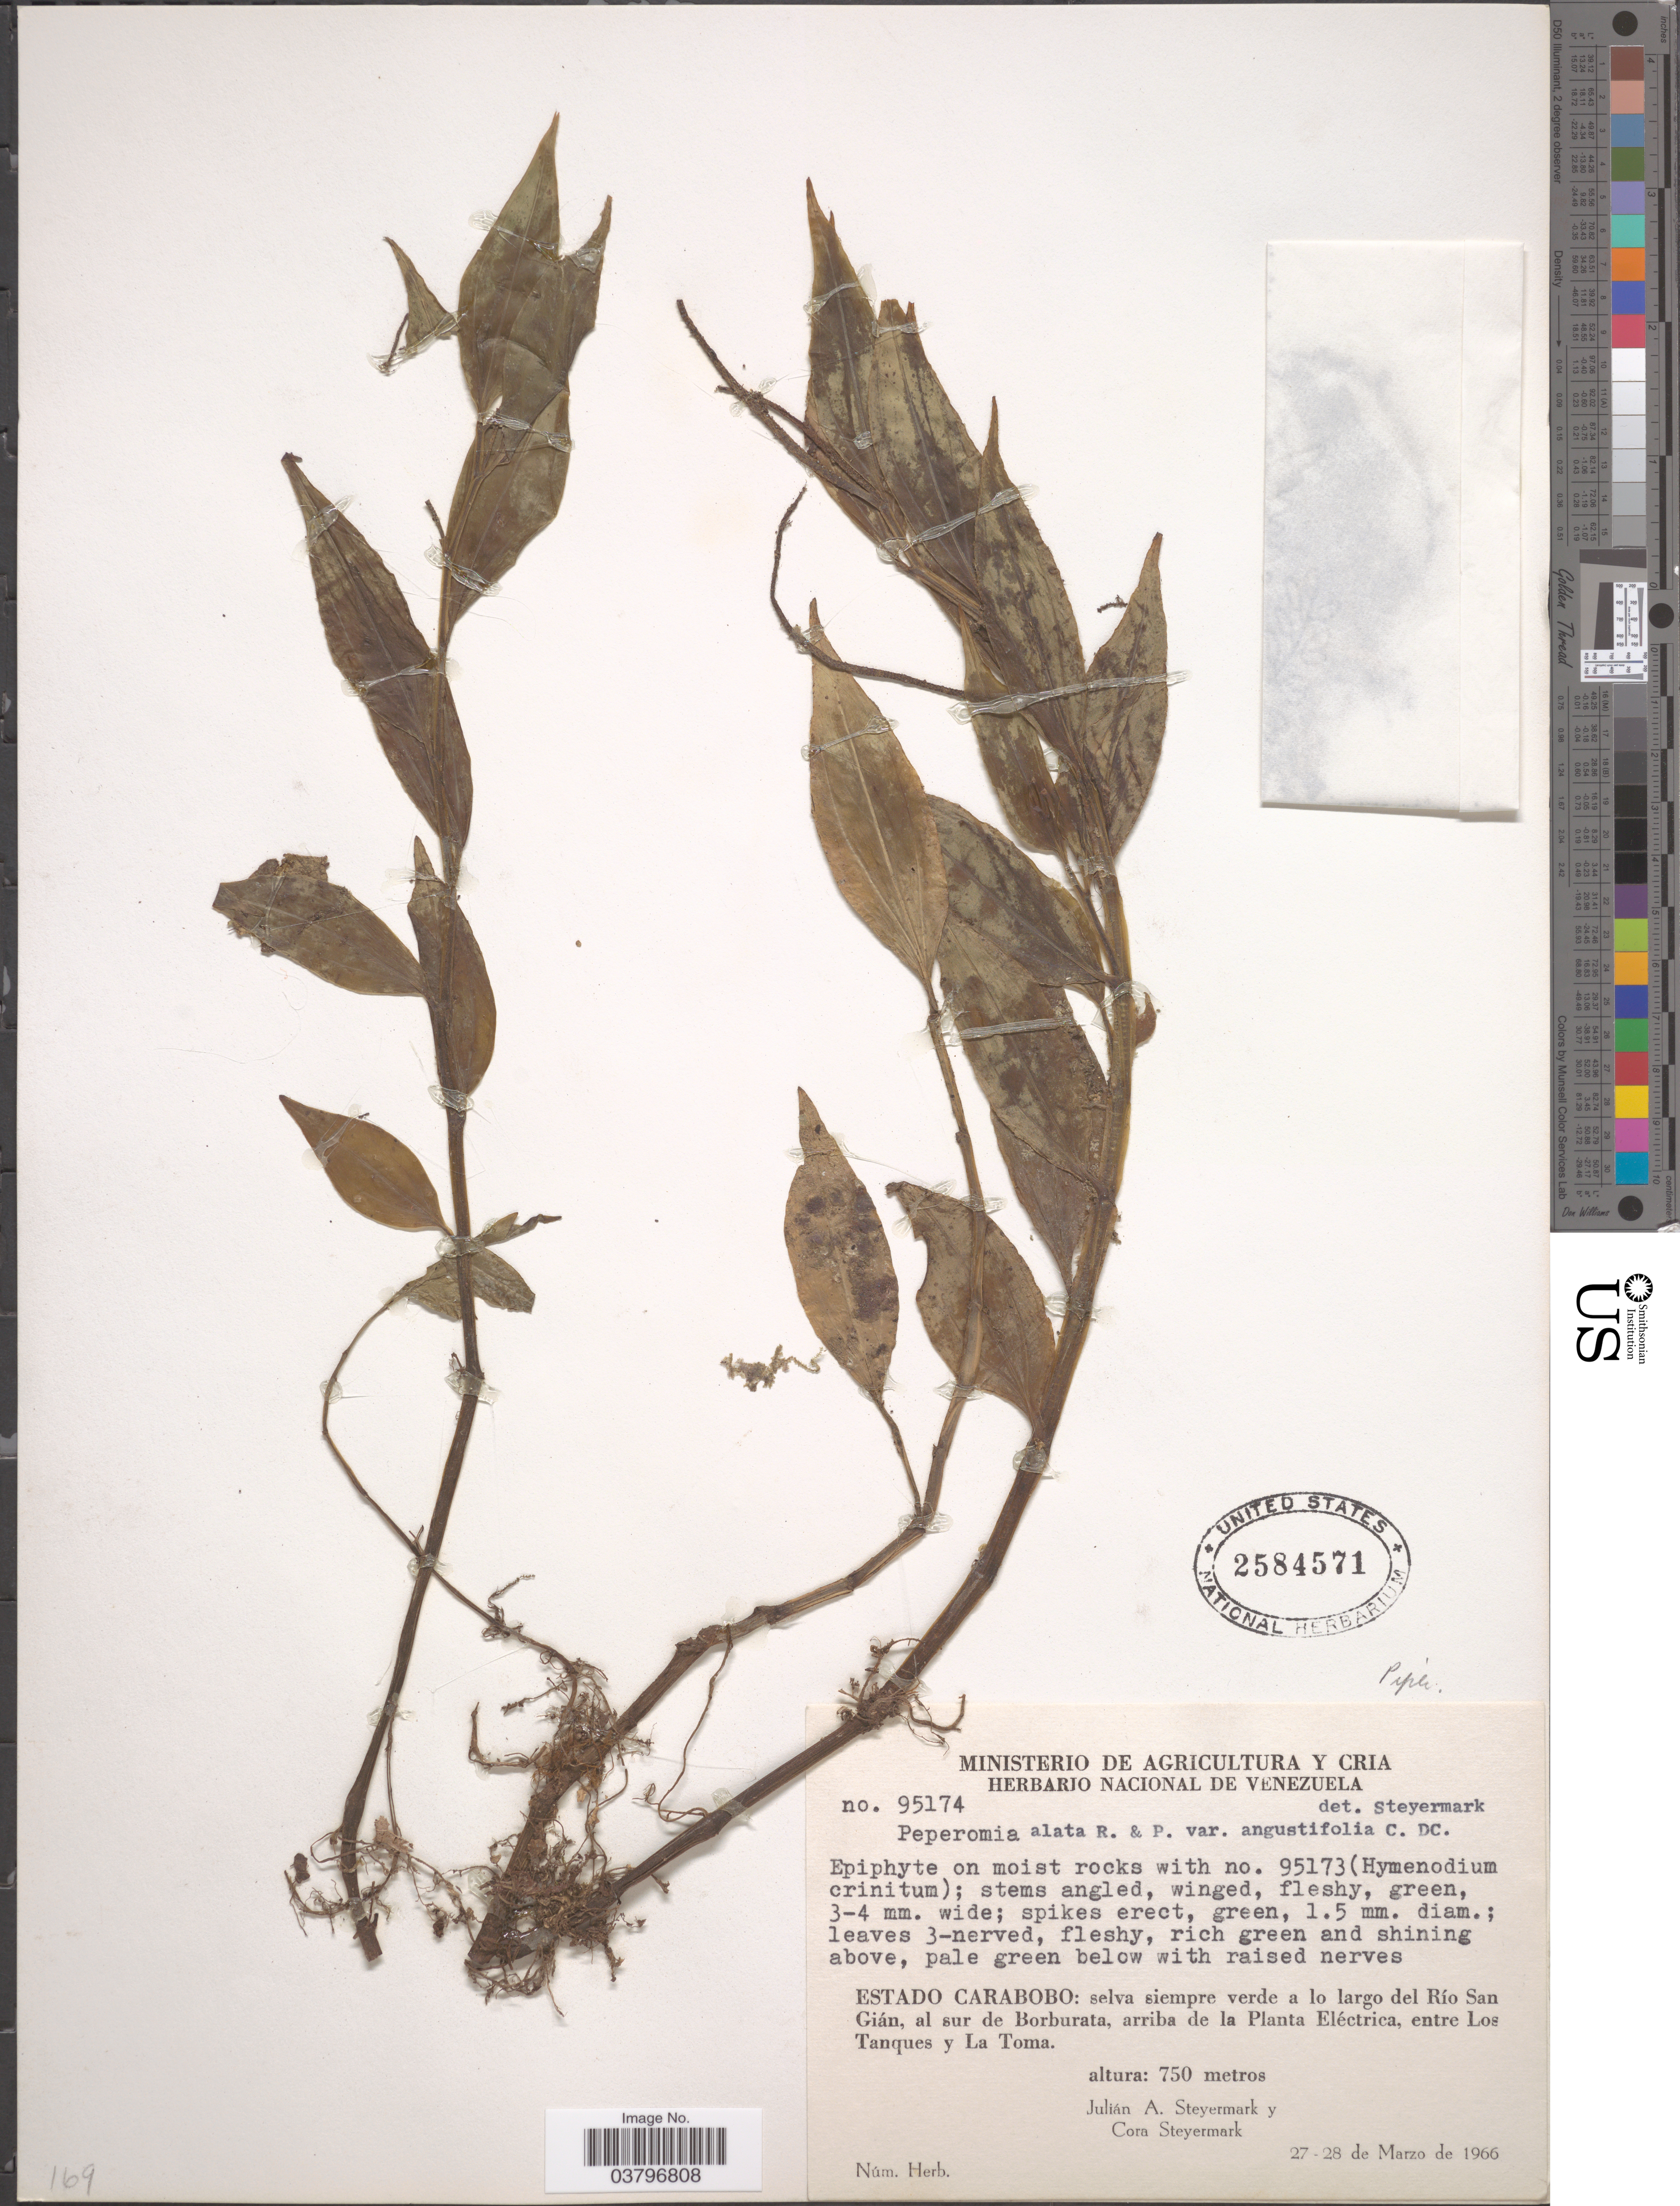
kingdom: Plantae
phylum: Tracheophyta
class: Magnoliopsida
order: Piperales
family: Piperaceae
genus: Peperomia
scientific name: Peperomia alata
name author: Ruiz & Pav.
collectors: J. Steyermark & C. Steyermark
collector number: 95174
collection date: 1966-03-27/1966-03-28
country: Venezuela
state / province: Carabobo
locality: Selva siempre verde a lo largo del Río San Gián, al sur de Borburata, arriba de la Planta Eléctrica, entre Los Tanques y La Toma.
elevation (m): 750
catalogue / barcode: US 2584571